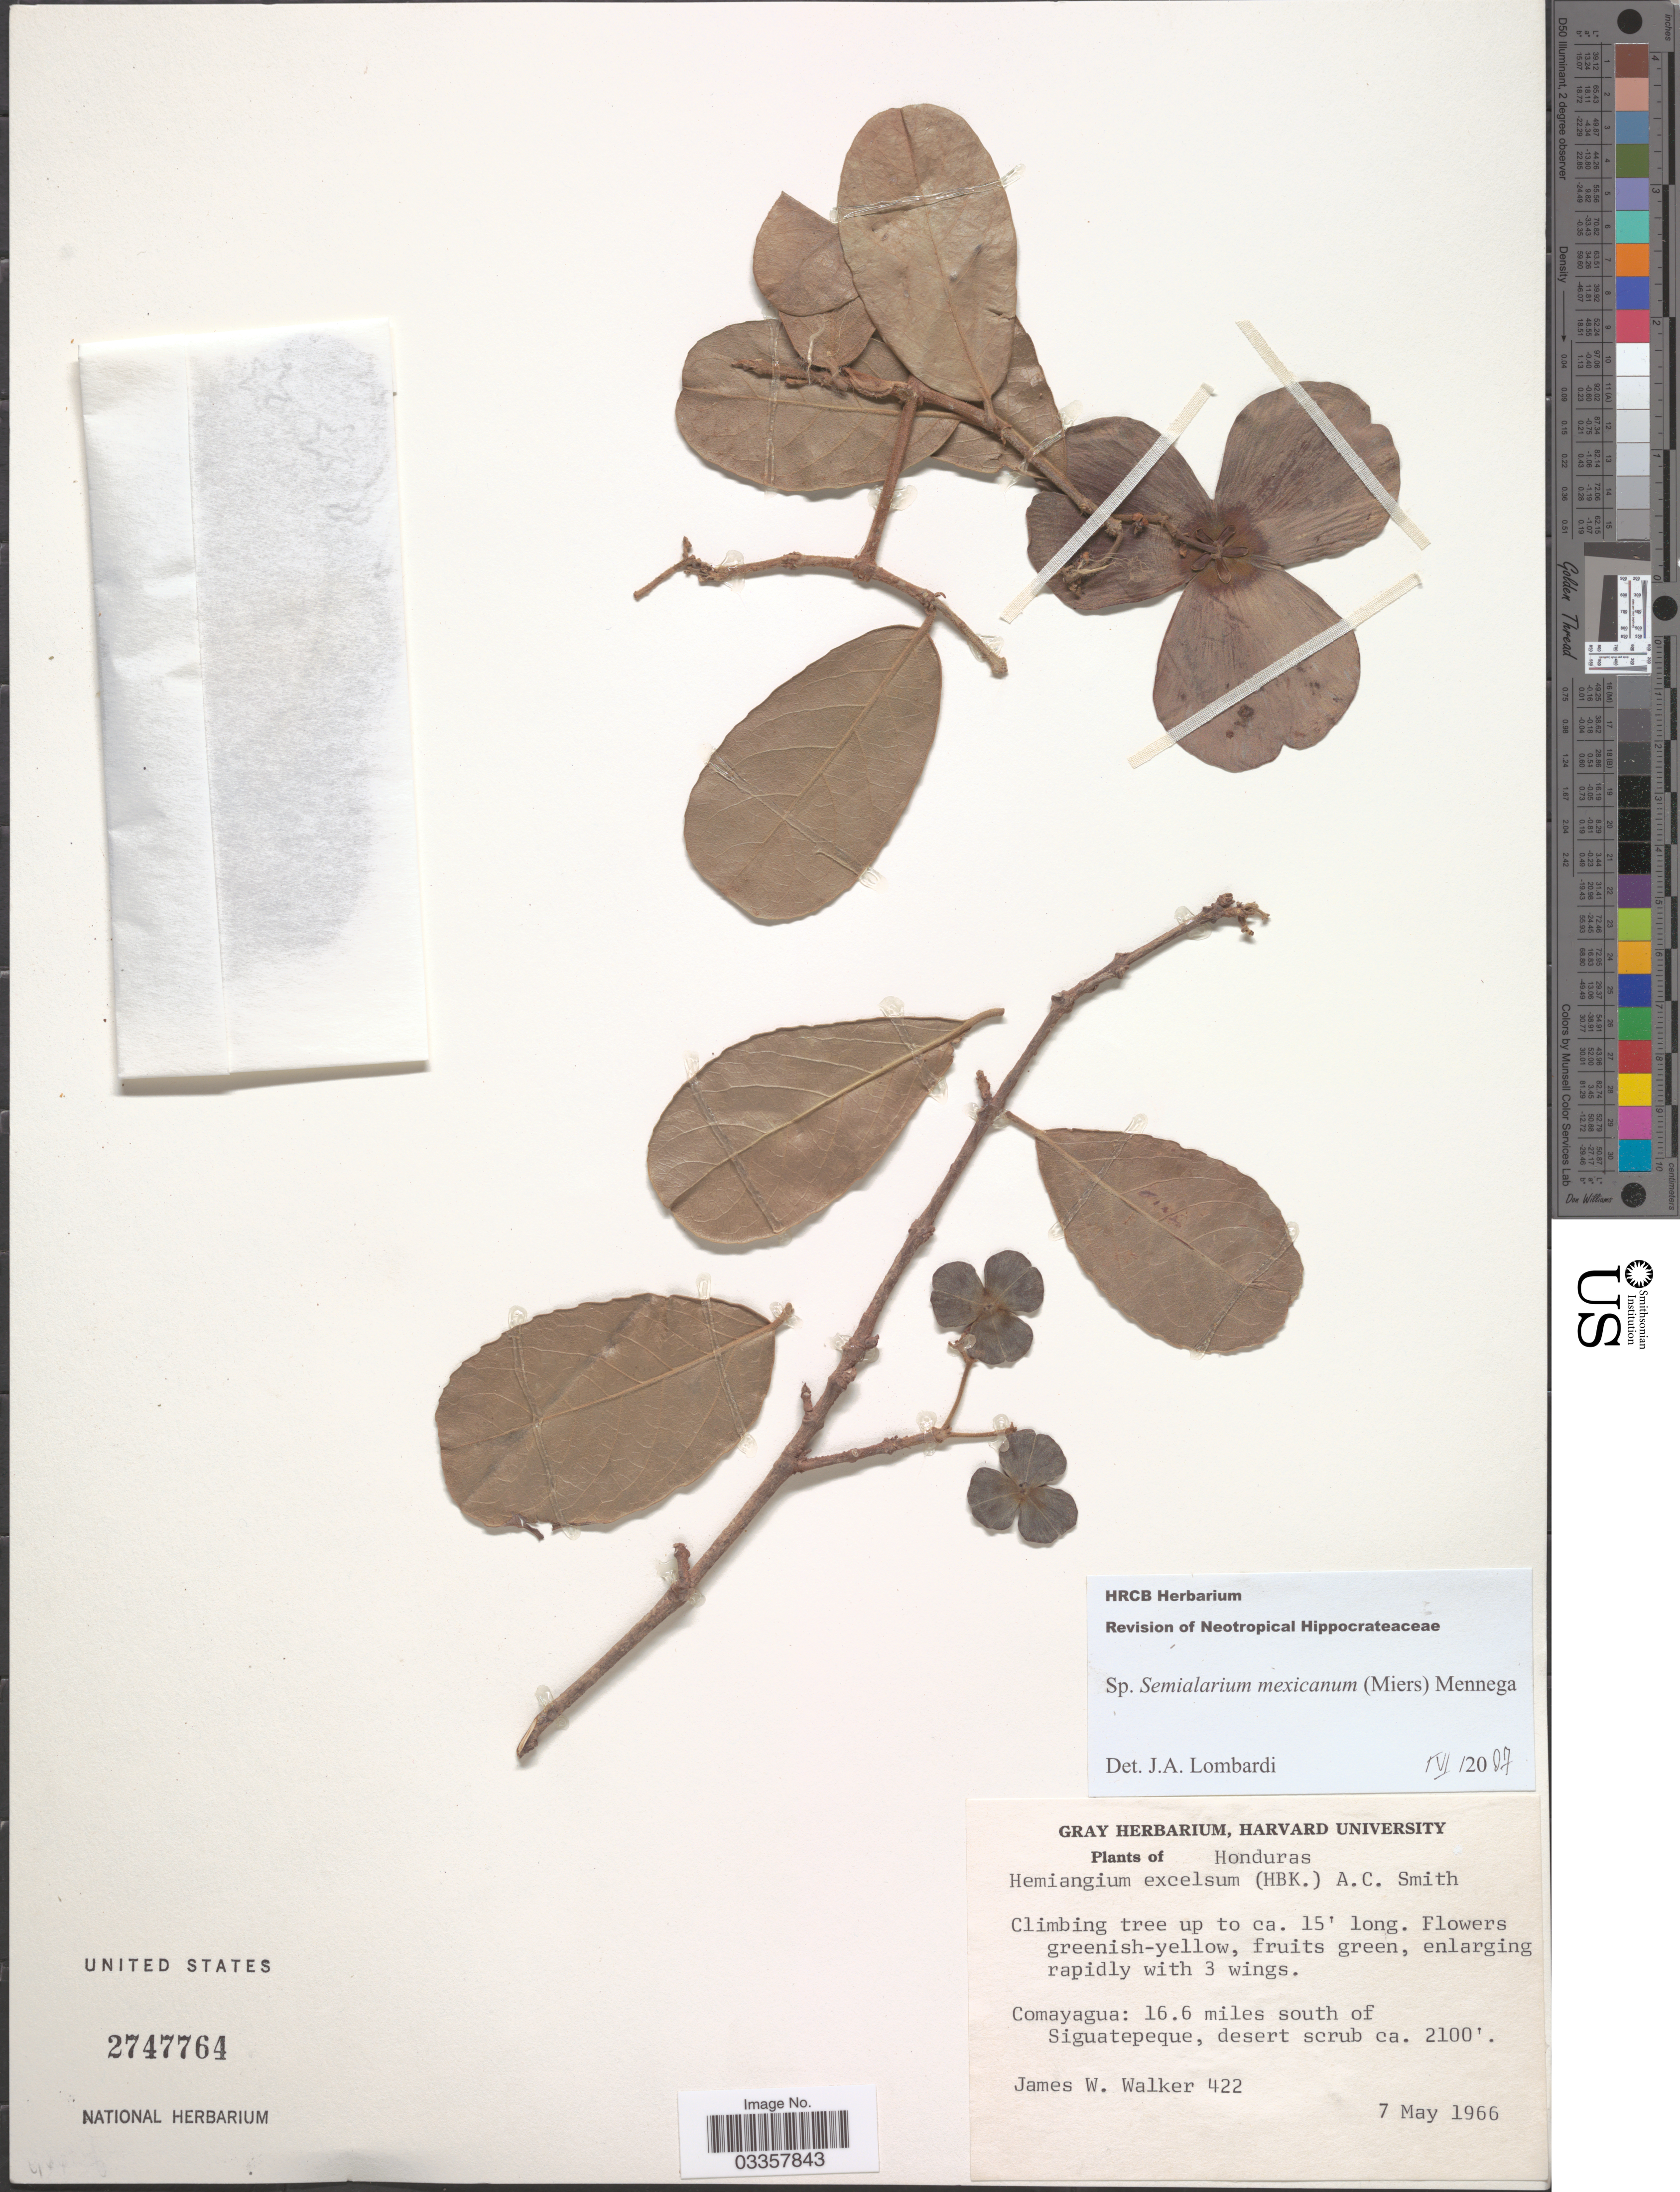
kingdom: Plantae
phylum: Tracheophyta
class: Magnoliopsida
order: Celastrales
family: Celastraceae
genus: Semialarium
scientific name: Semialarium mexicanum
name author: (Miers) Mennega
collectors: J. W. Walker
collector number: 422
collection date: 1966-05-07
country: Honduras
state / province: Comayagua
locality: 16.6 miles south of Siguatepeque.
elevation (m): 640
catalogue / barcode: US 2747764